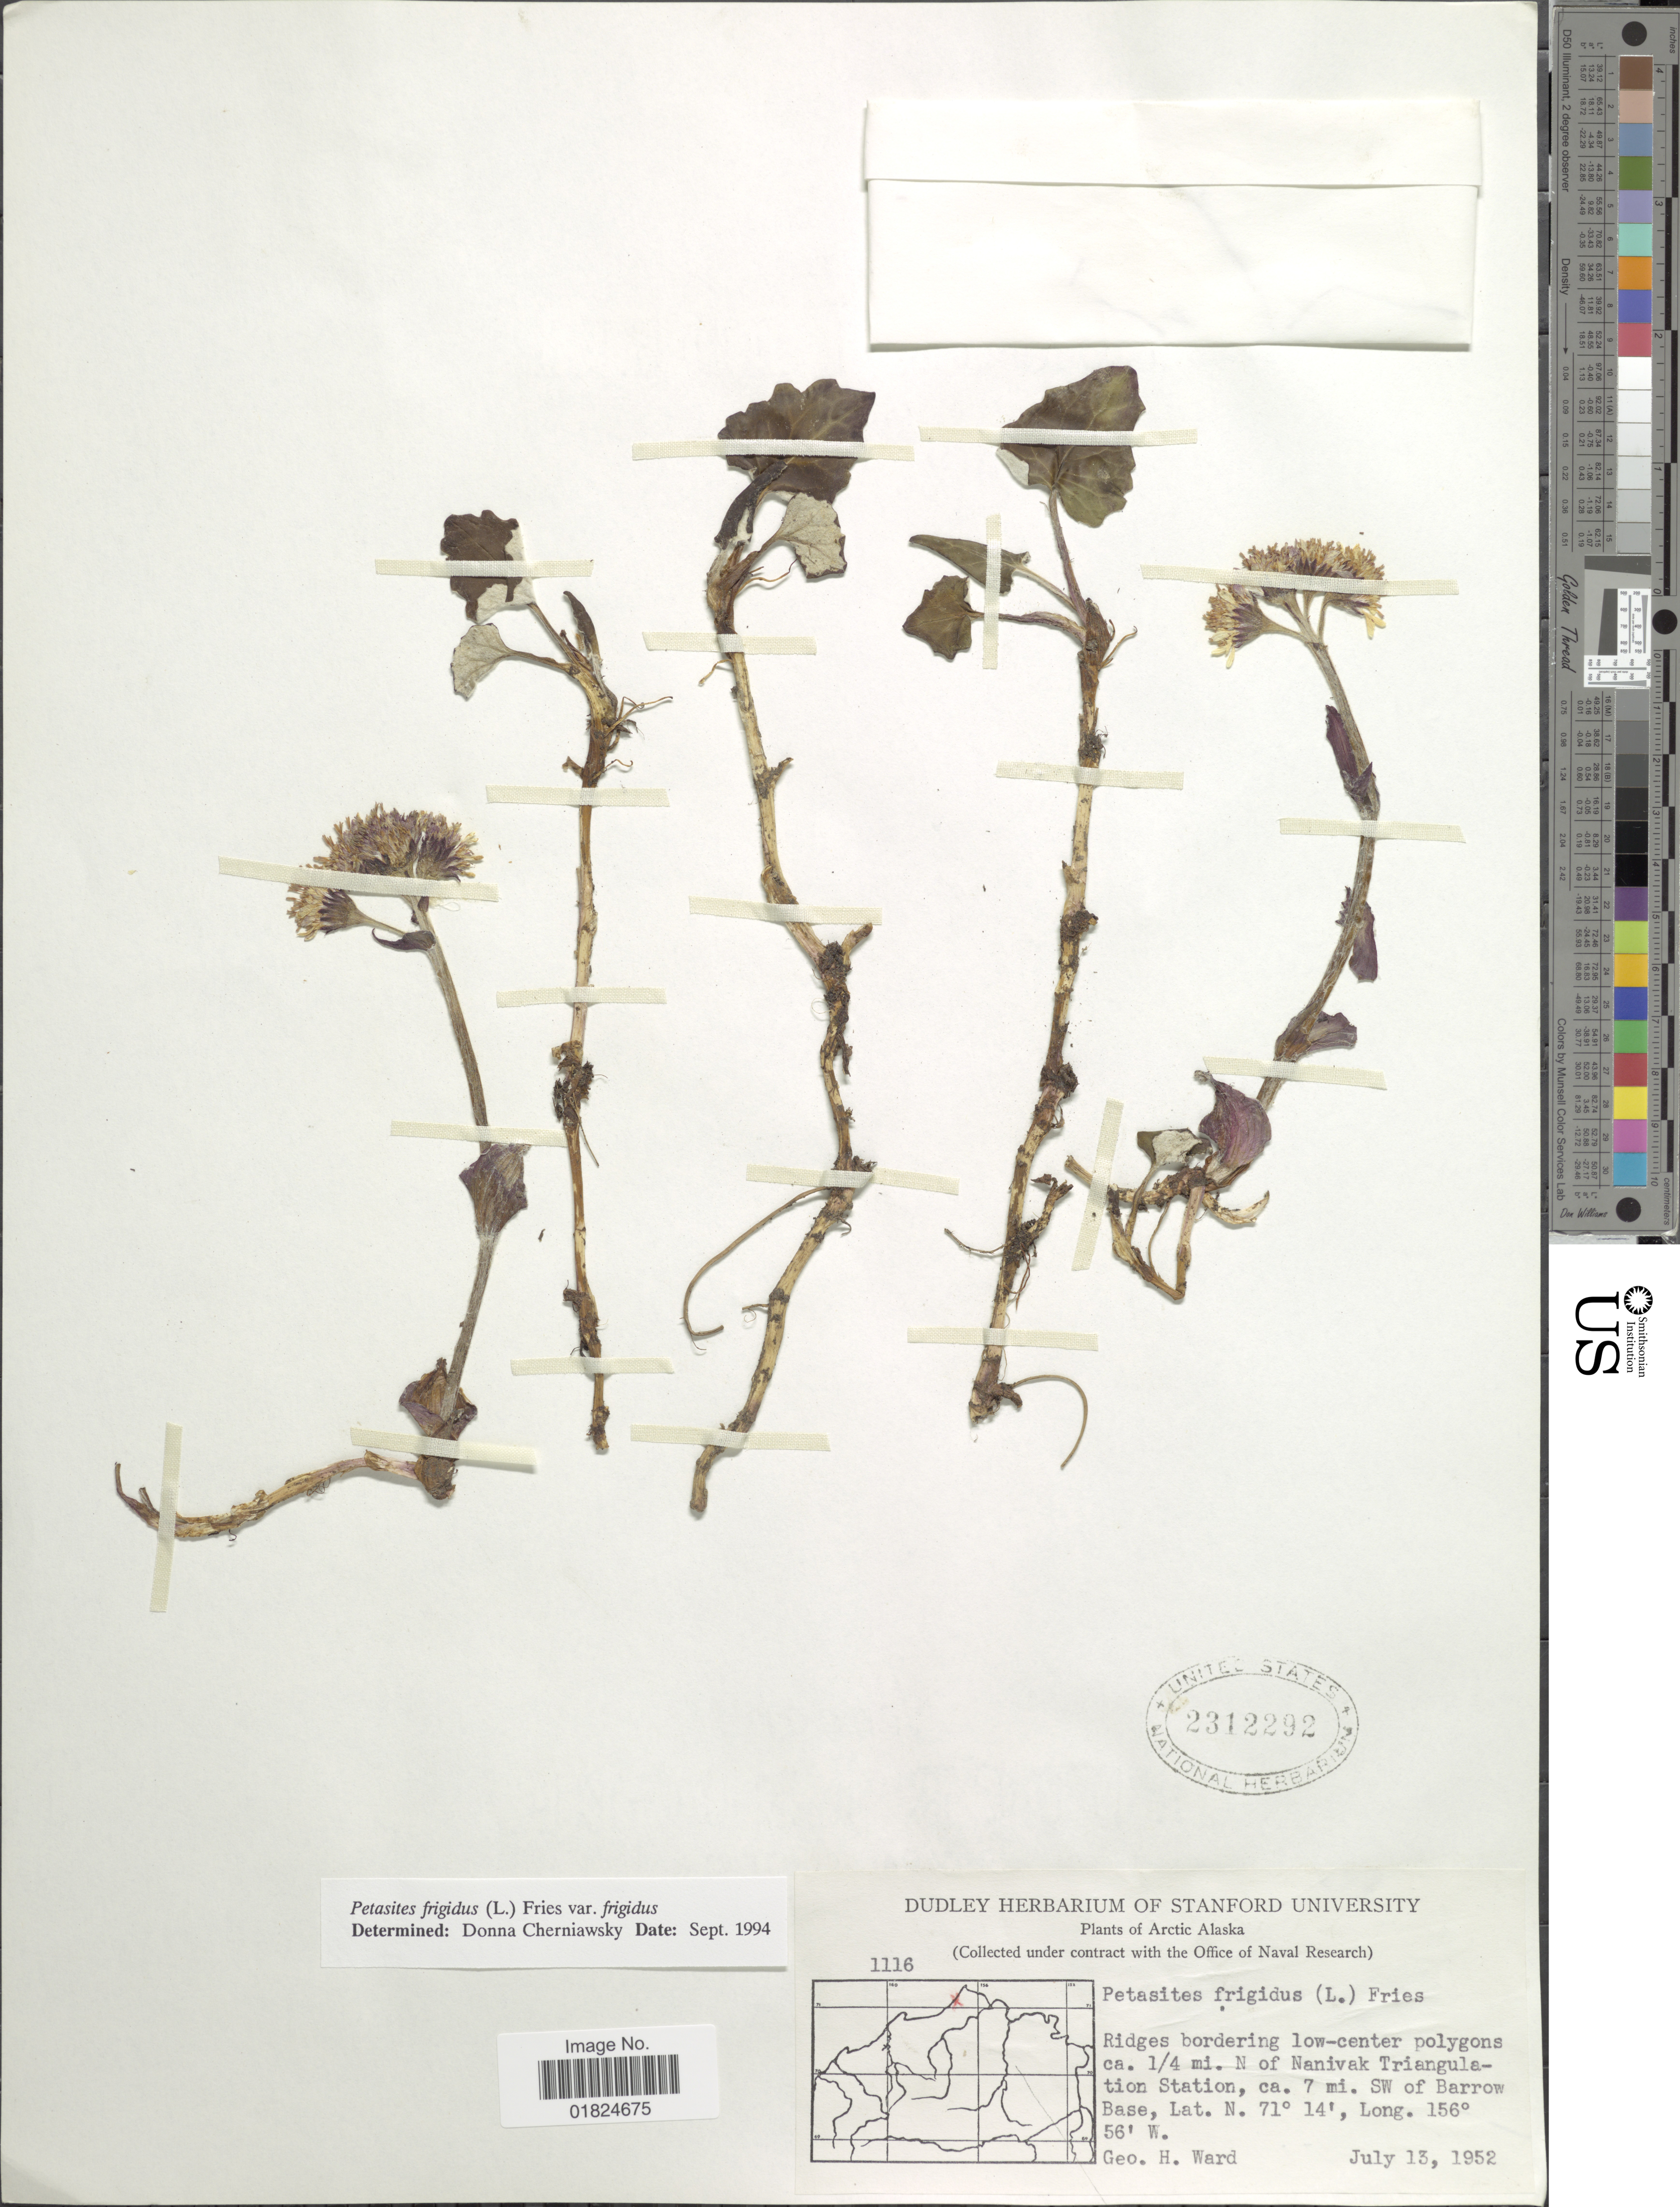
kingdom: Plantae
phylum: Tracheophyta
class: Magnoliopsida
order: Asterales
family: Asteraceae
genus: Petasites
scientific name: Petasites frigidus var. frigidus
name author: (L.) Fr.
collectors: G. H. Ward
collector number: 1116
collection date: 1952-07-13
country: United States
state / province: Alaska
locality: Arctic Alaska. Ridges bordering low-center polygons ca. 1/4 mi.l N of Nanivak Triangulation Station, ca. 7 mi. SW of Barrow Base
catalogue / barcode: US 2312292